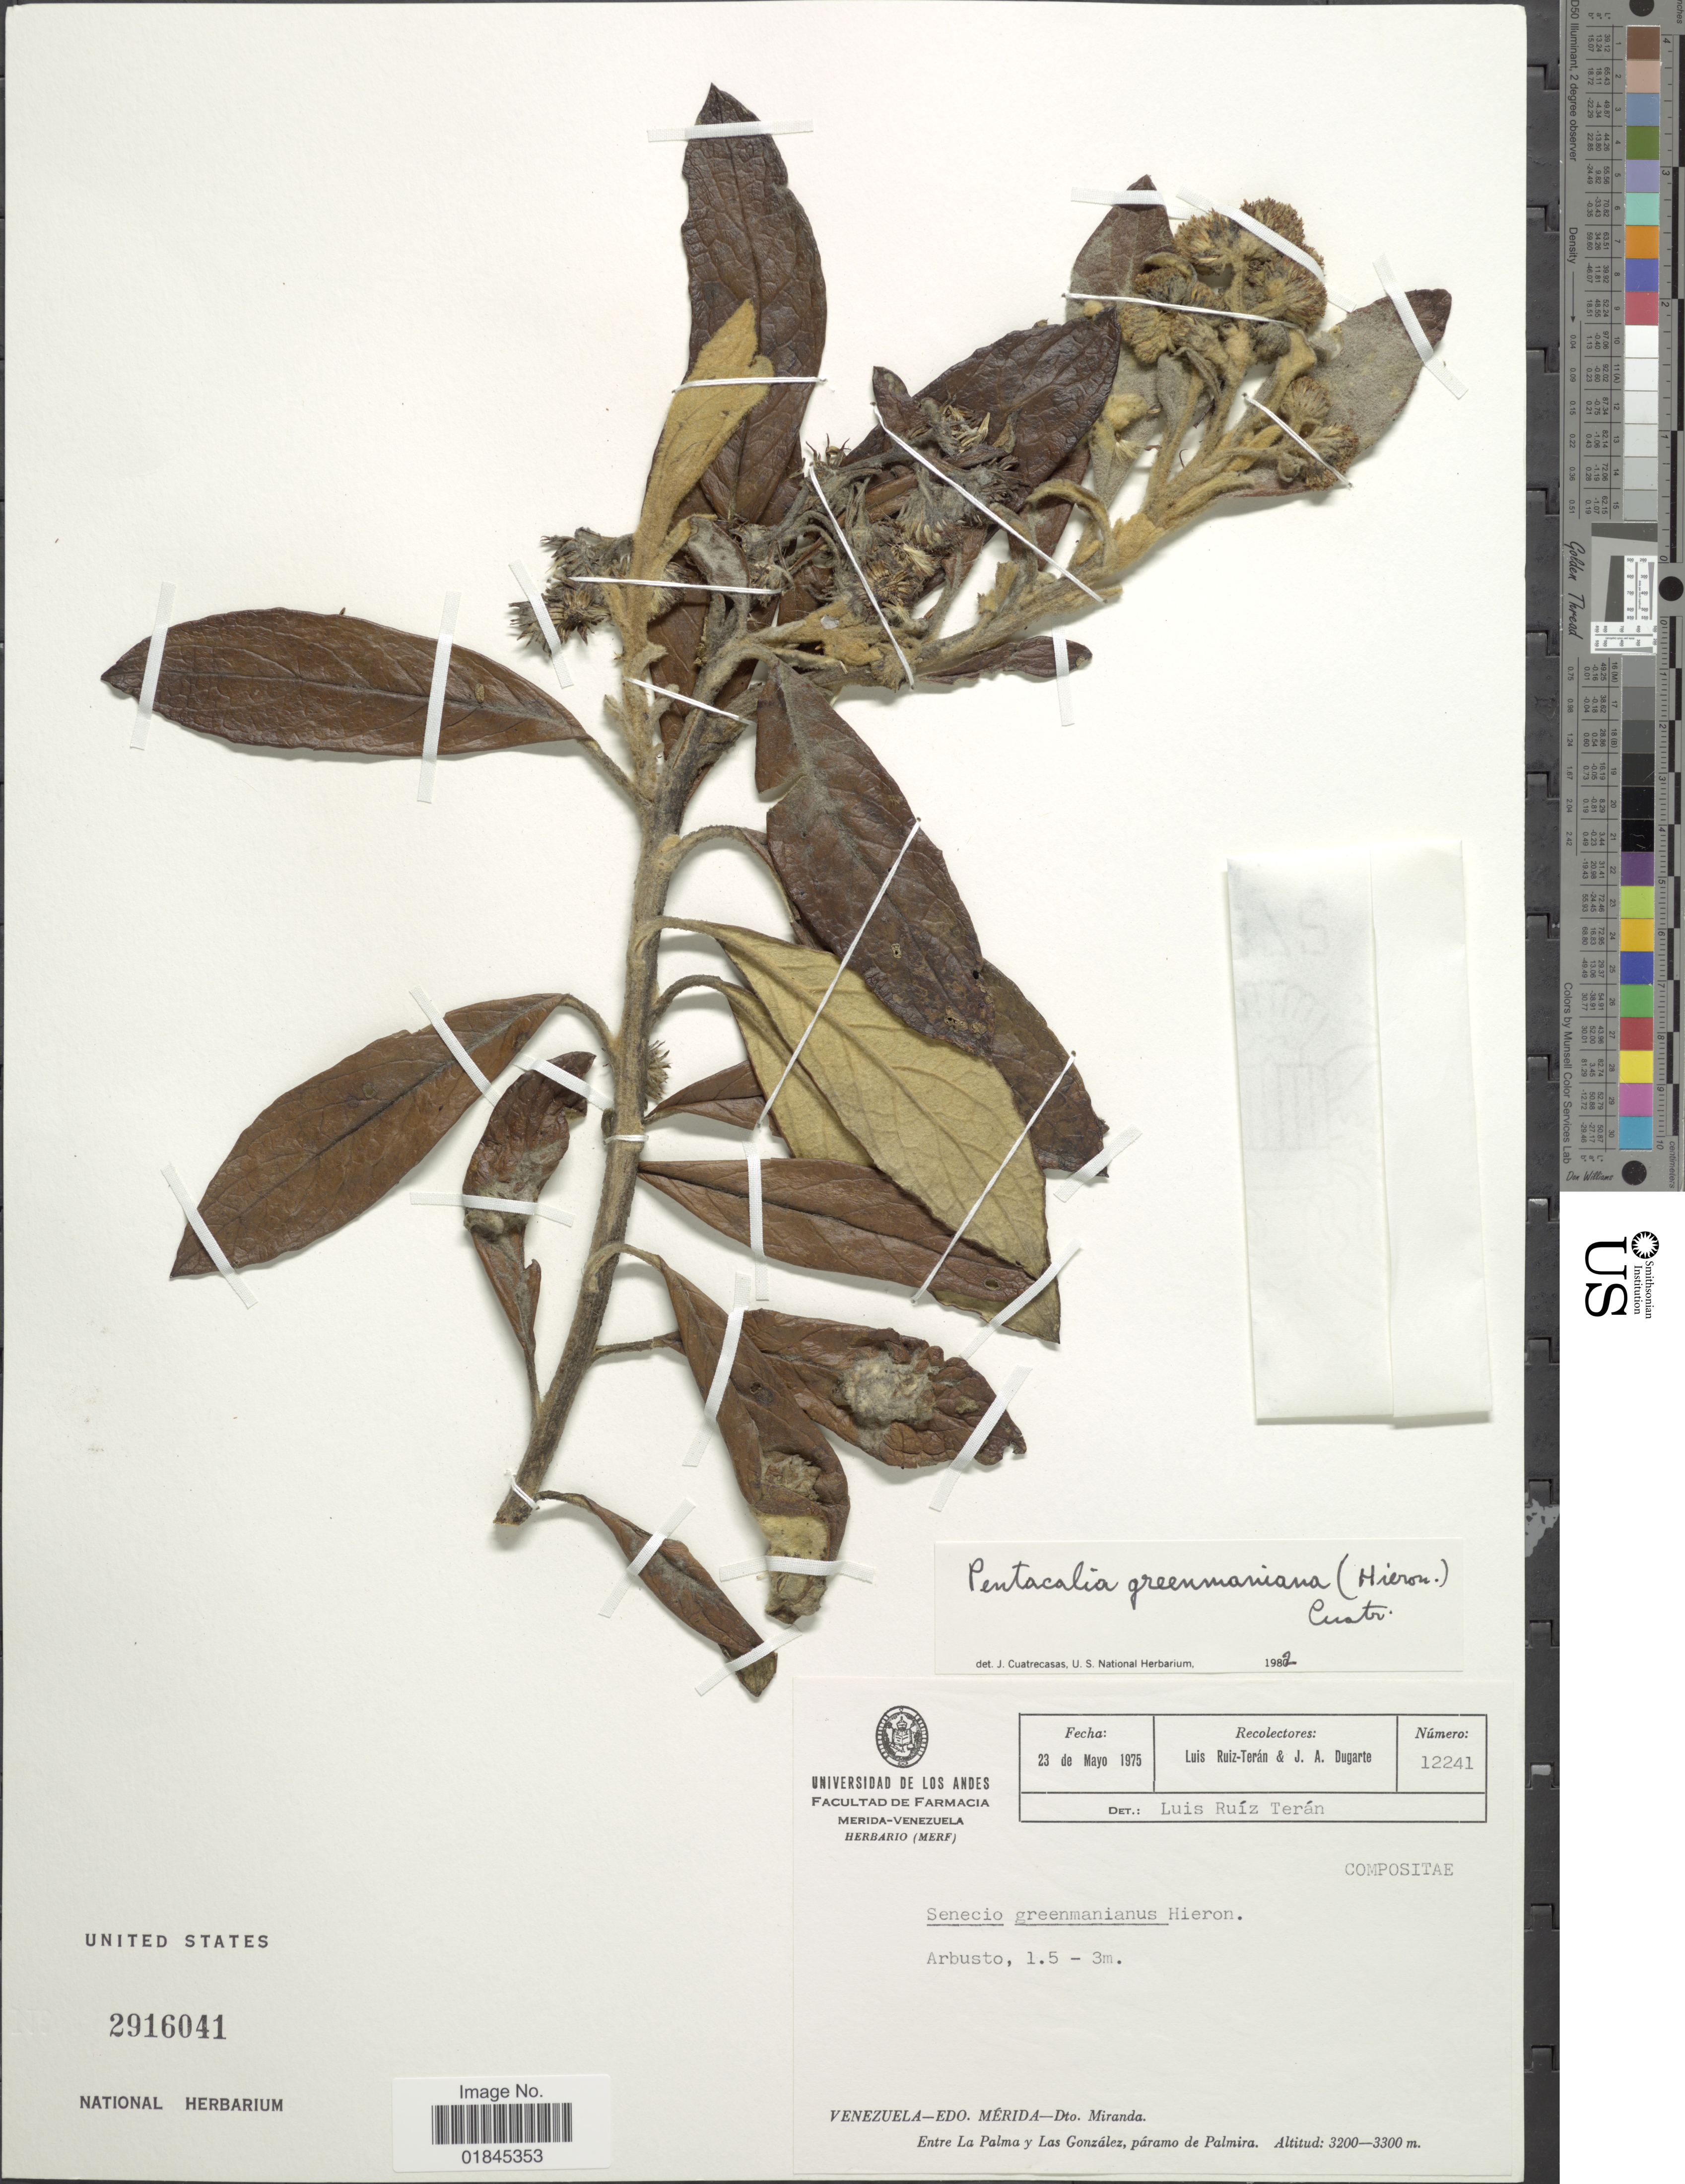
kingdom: Plantae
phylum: Tracheophyta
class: Magnoliopsida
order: Asterales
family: Asteraceae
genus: Pentacalia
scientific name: Pentacalia greenmaniana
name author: (Hieron.) Cuatrec.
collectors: L. E. Ruíz-Terán & J. Dugarte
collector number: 12241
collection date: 1975-05-23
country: Venezuela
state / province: Mérida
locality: Venezuela - Edo. Mérida - Dto. Miranda. Entre La Palma y Las González, páramo de Palmira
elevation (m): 3200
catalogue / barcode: US 2916041